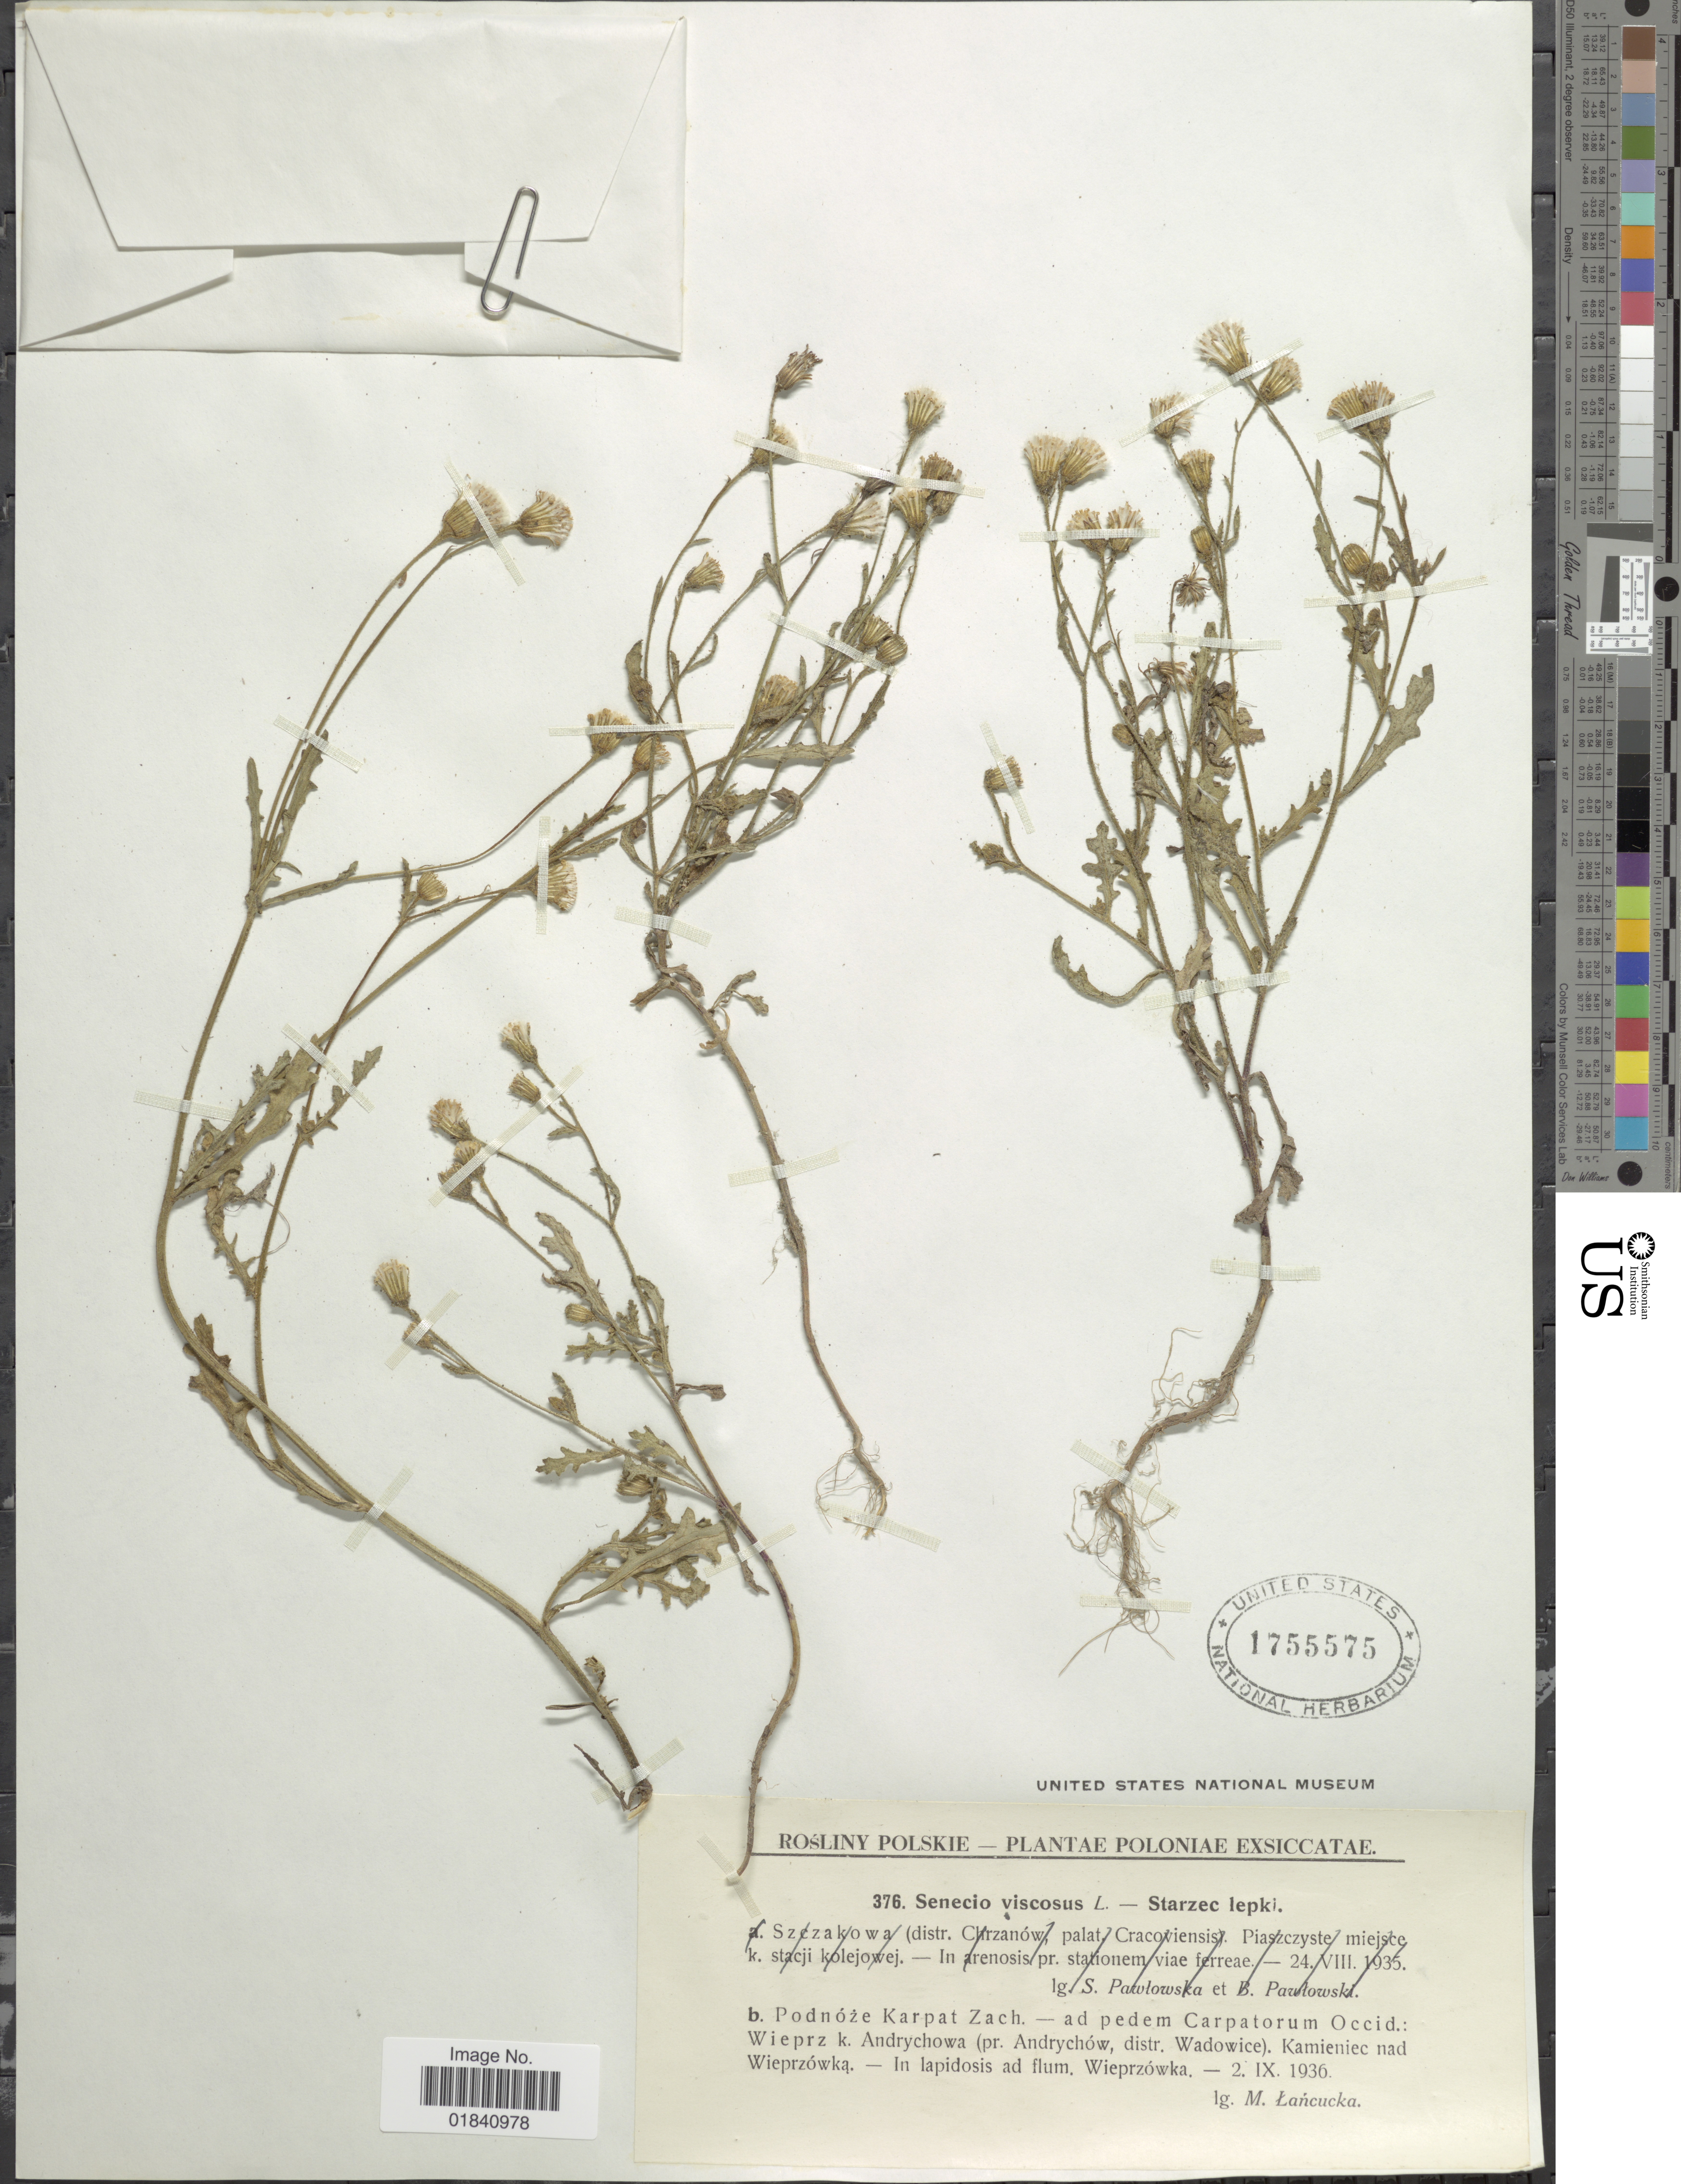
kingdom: Plantae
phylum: Tracheophyta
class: Magnoliopsida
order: Asterales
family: Asteraceae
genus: Senecio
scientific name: Senecio viscosus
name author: L.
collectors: M. Lancucka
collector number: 376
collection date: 1936-09-02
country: Poland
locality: Podnóze Karpat Zach. - ad pedem Carpatorum Occid.: Wieprz k. Andrychowa (pr. Andrychów, distr. Wadowice). Kamieniec nad Wieprzówka. -In lapidosis ad flum. Wieprzówka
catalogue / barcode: US 1755575